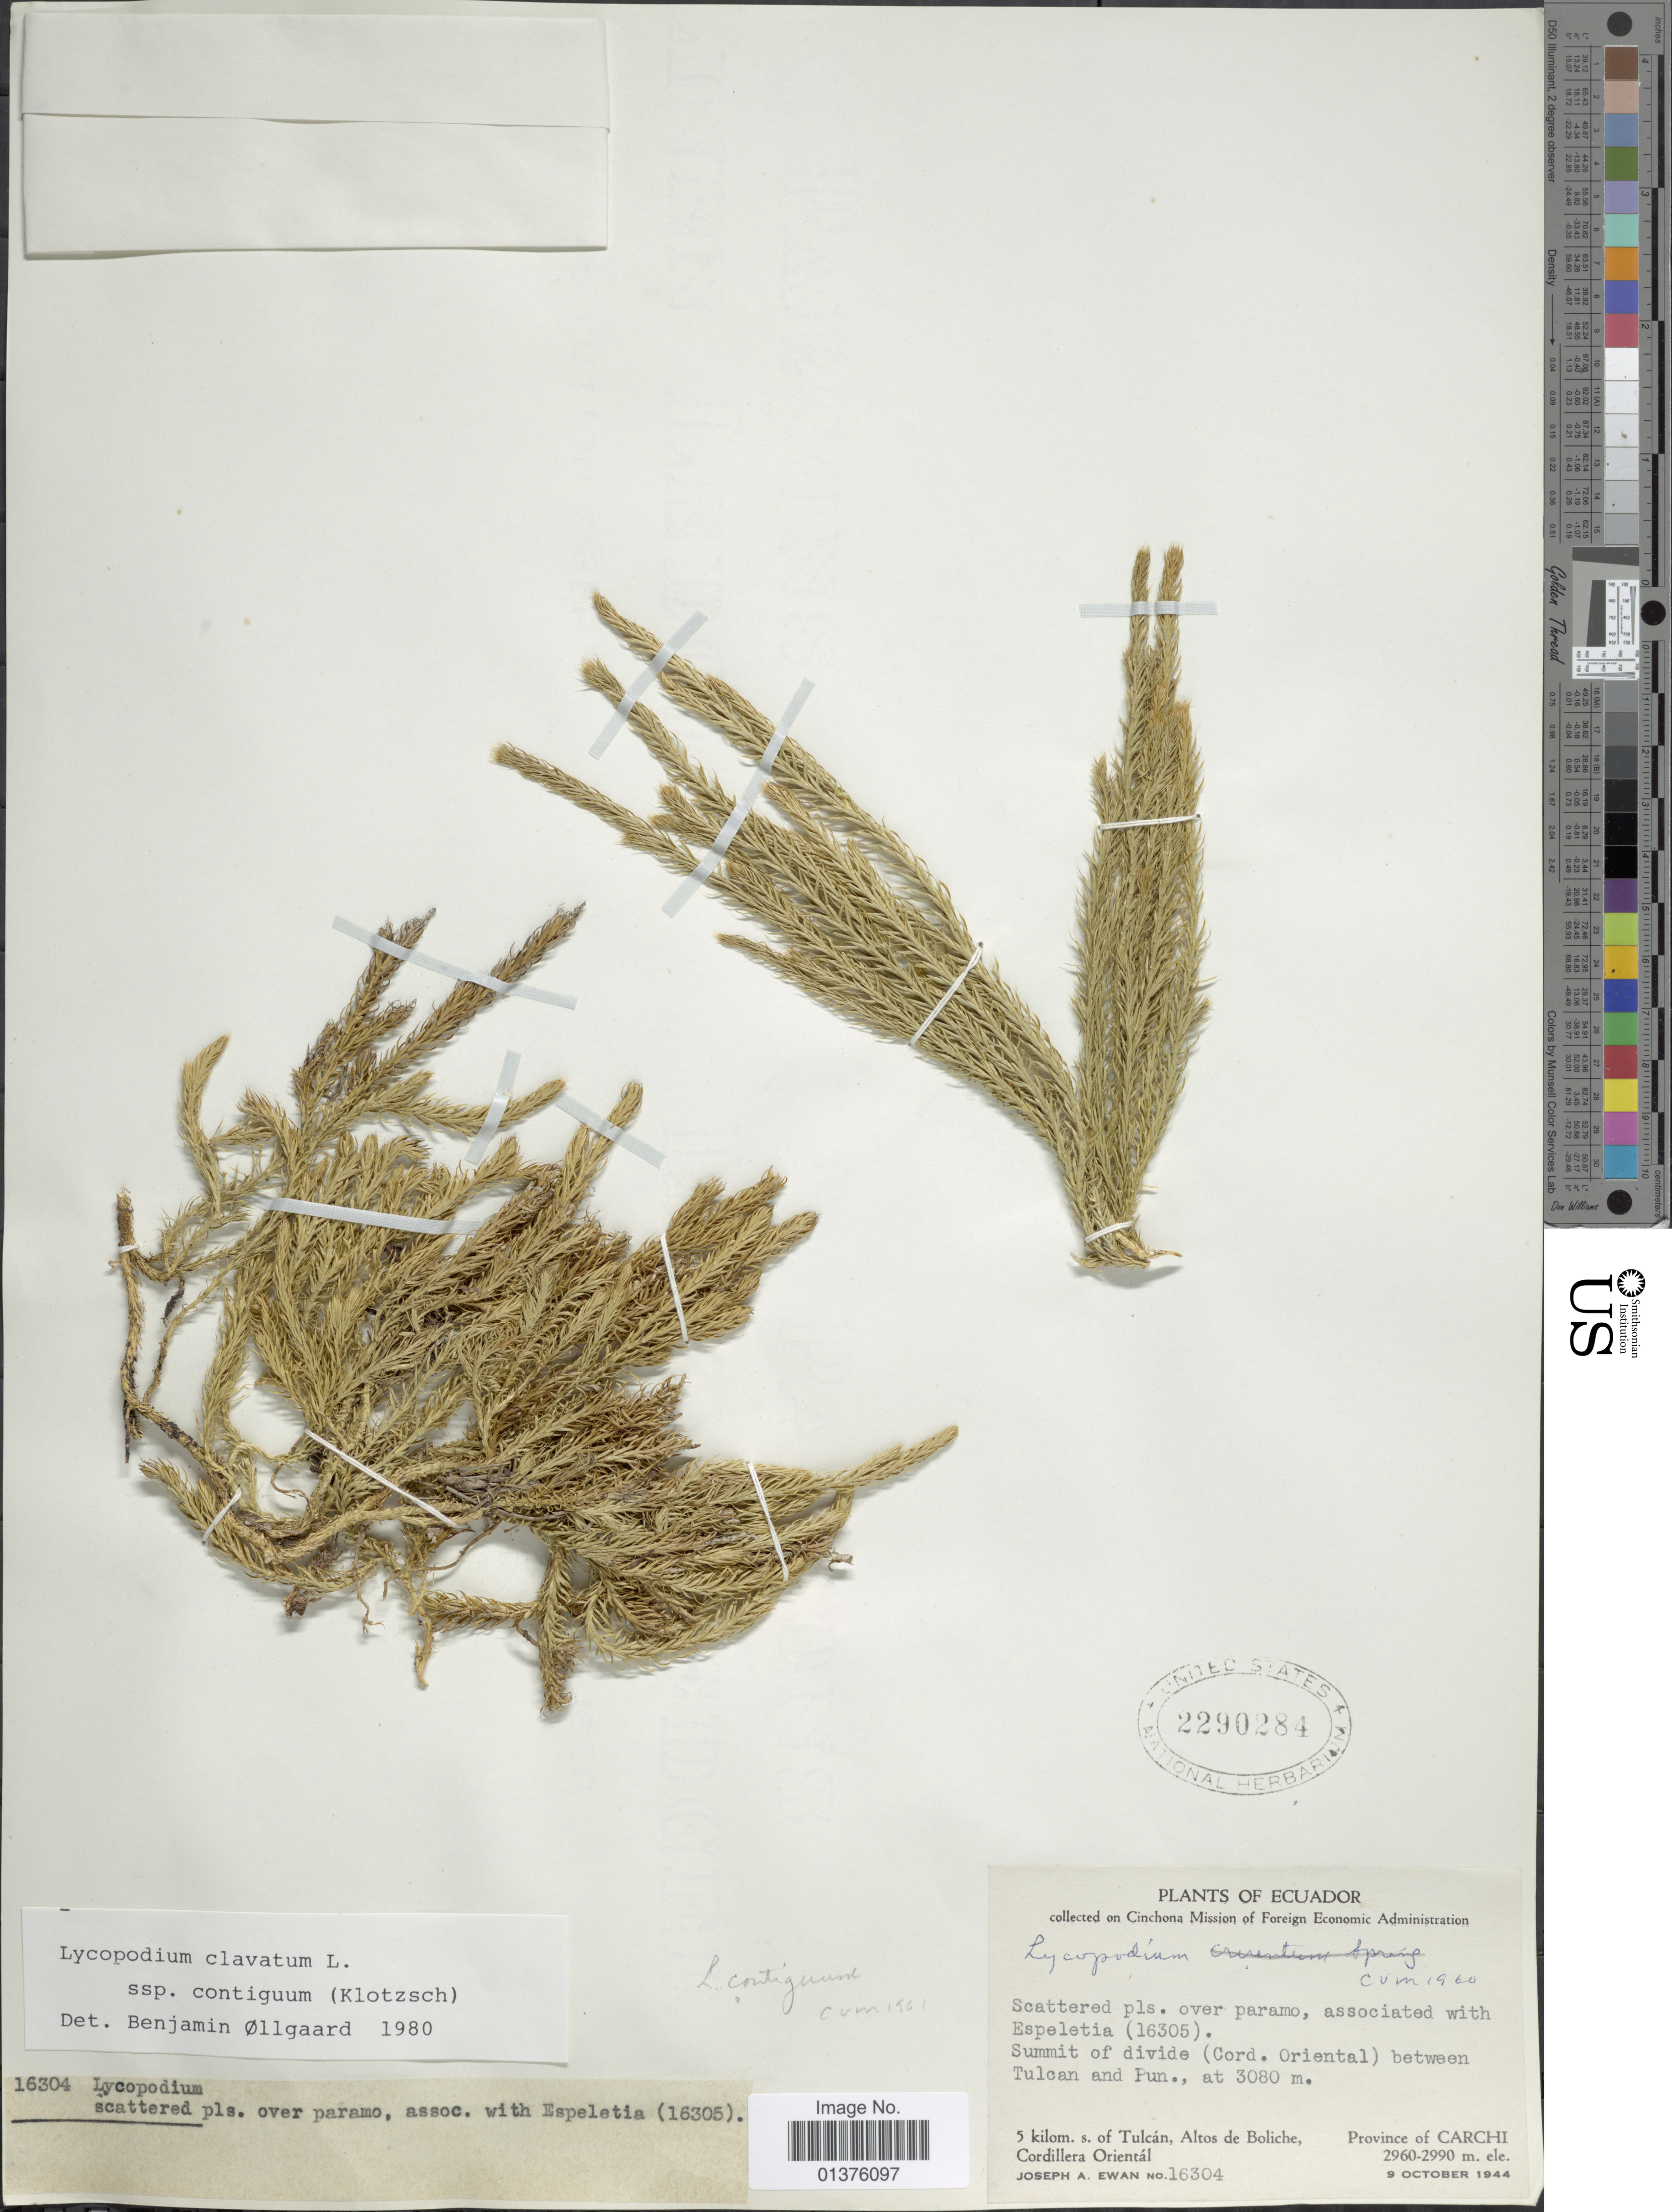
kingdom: Plantae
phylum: Tracheophyta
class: Lycopodiopsida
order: Lycopodiales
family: Lycopodiaceae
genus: Lycopodium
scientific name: Lycopodium clavatum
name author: L.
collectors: J. A. Ewan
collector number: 16304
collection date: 1944-10-09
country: Ecuador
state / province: Carchi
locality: Summit divide (Cord. Oriental) between Tulcan and Pun., 5km S. of Tulcán, Altos de Boliche, Province of Carchi, Cordillera Oriental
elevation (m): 2960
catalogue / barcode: US 2203821